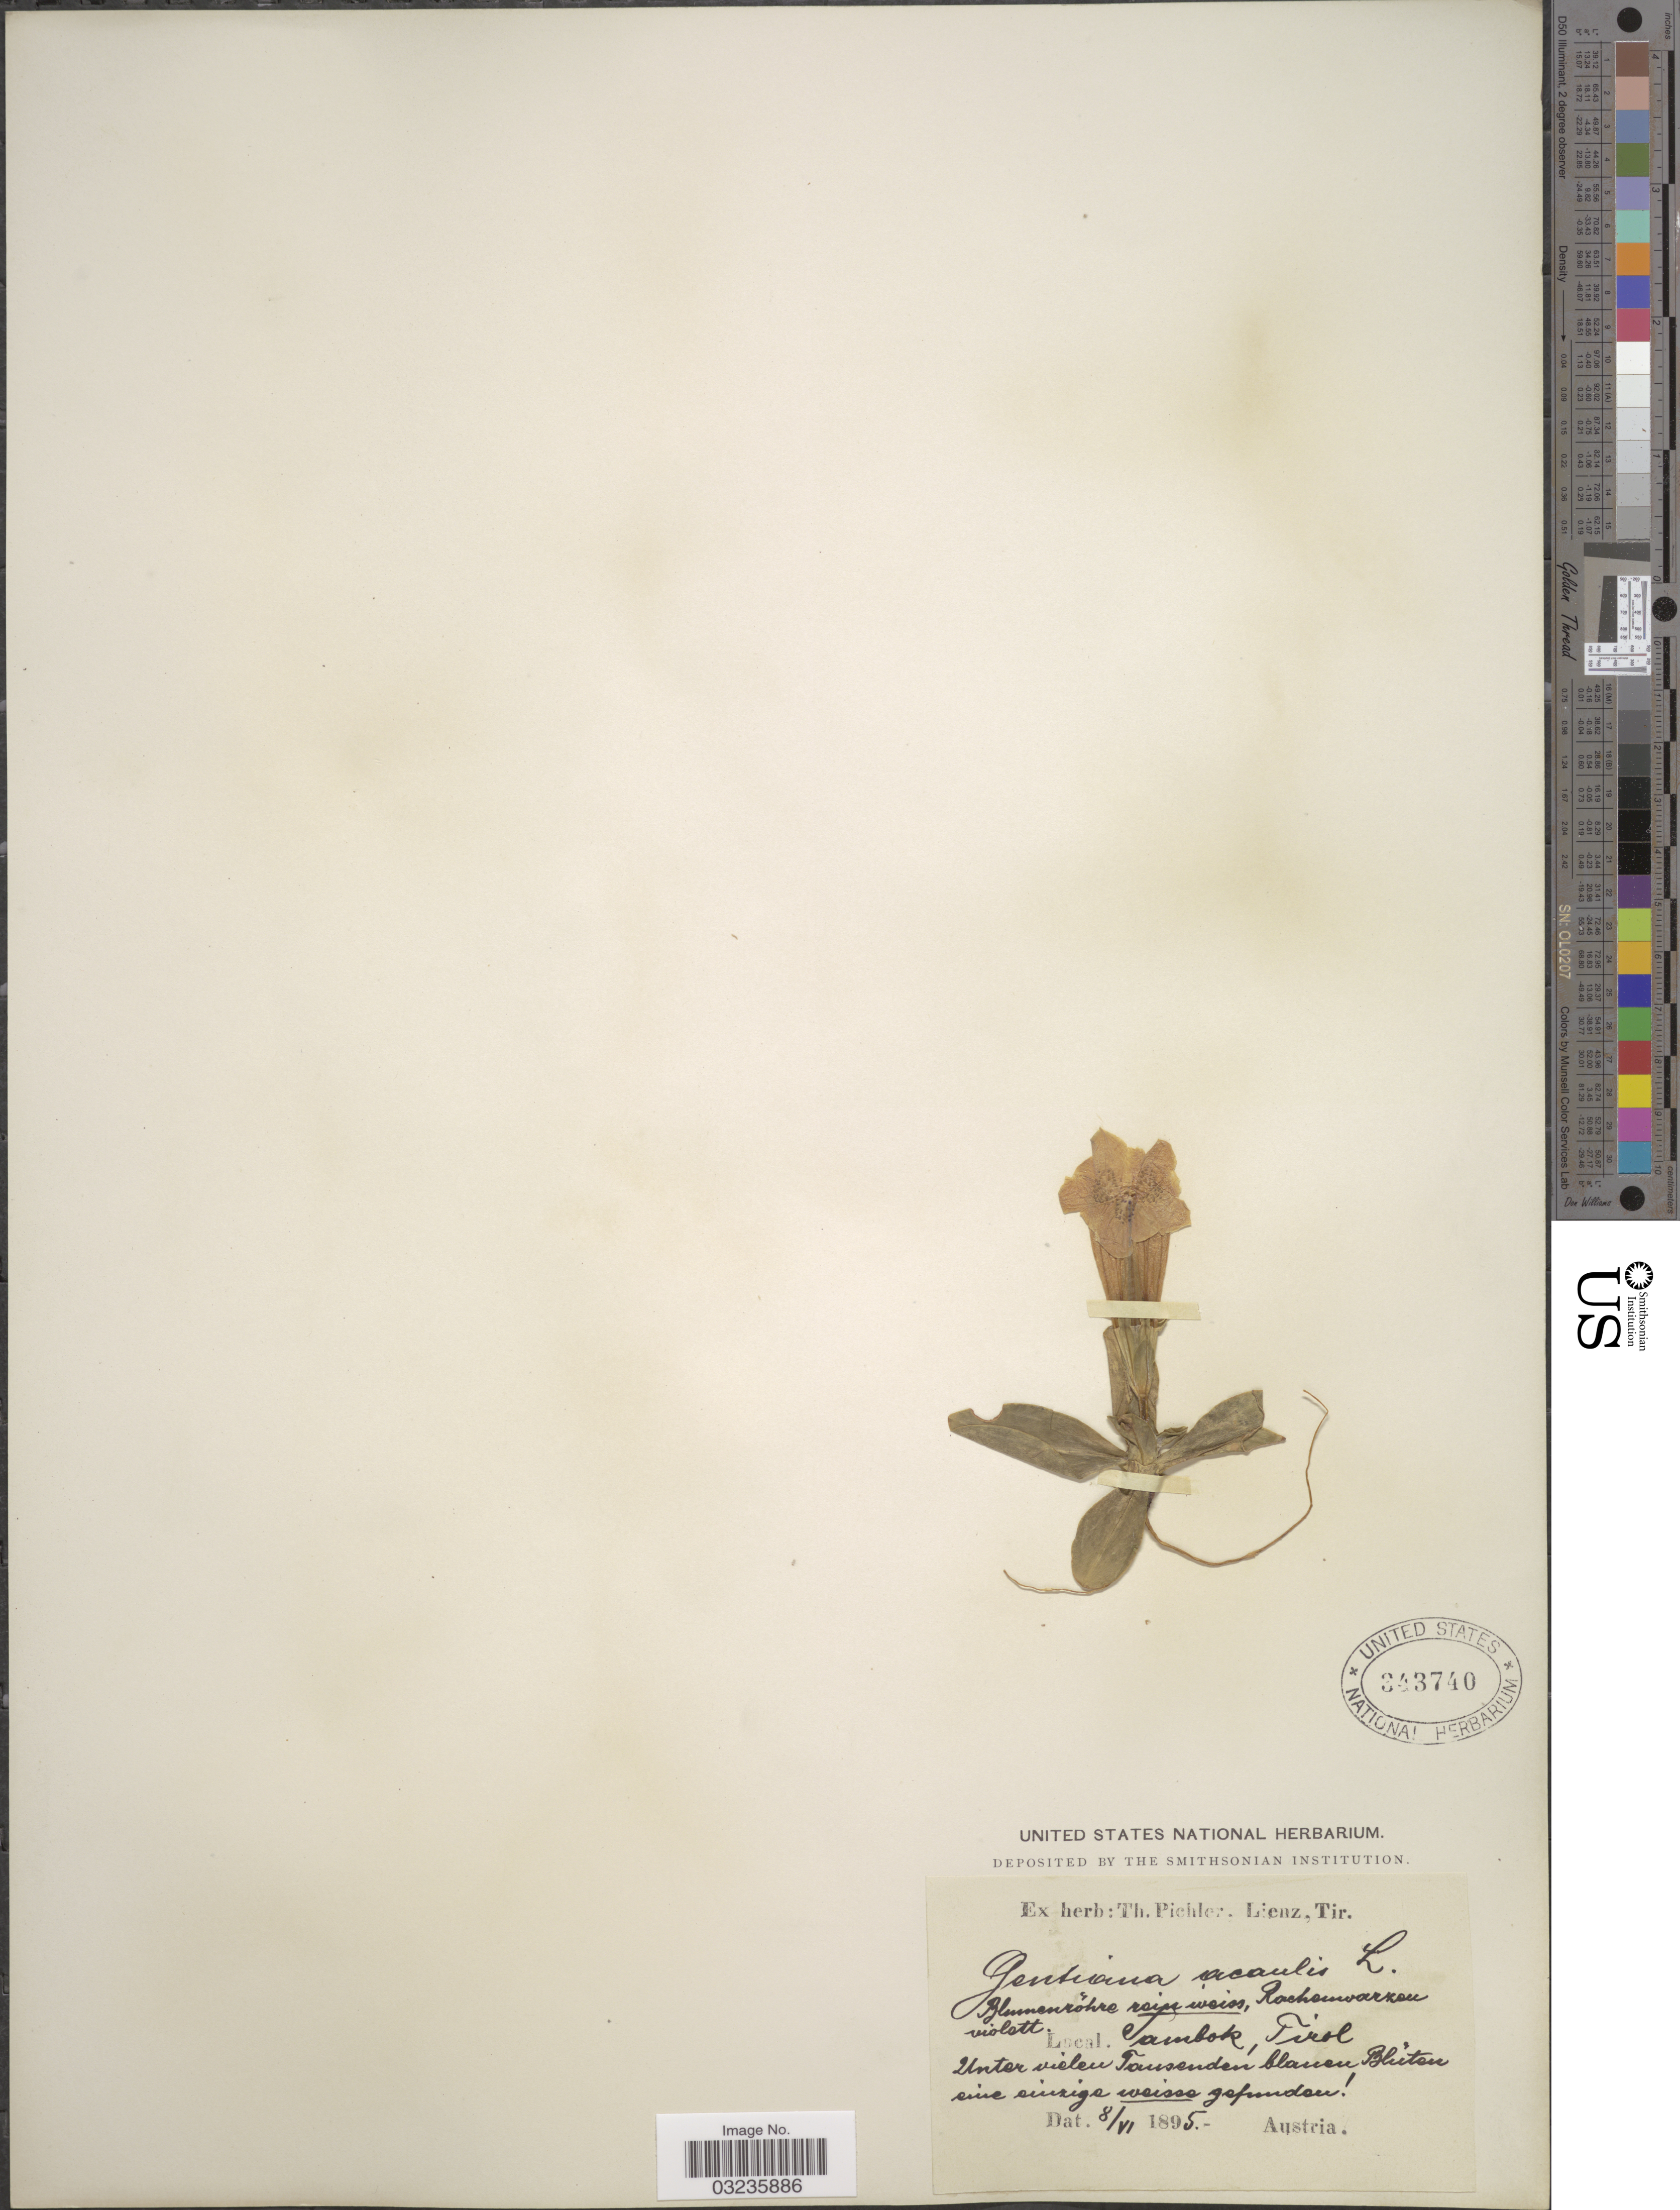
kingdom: Plantae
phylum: Tracheophyta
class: Magnoliopsida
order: Gentianales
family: Gentianaceae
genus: Gentiana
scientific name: Gentiana acaulis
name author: L.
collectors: ex herb. T. Pichler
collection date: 1895-06-08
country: Austria / Italy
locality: Sambok, Tirol. [interpreted]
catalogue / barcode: US 343740